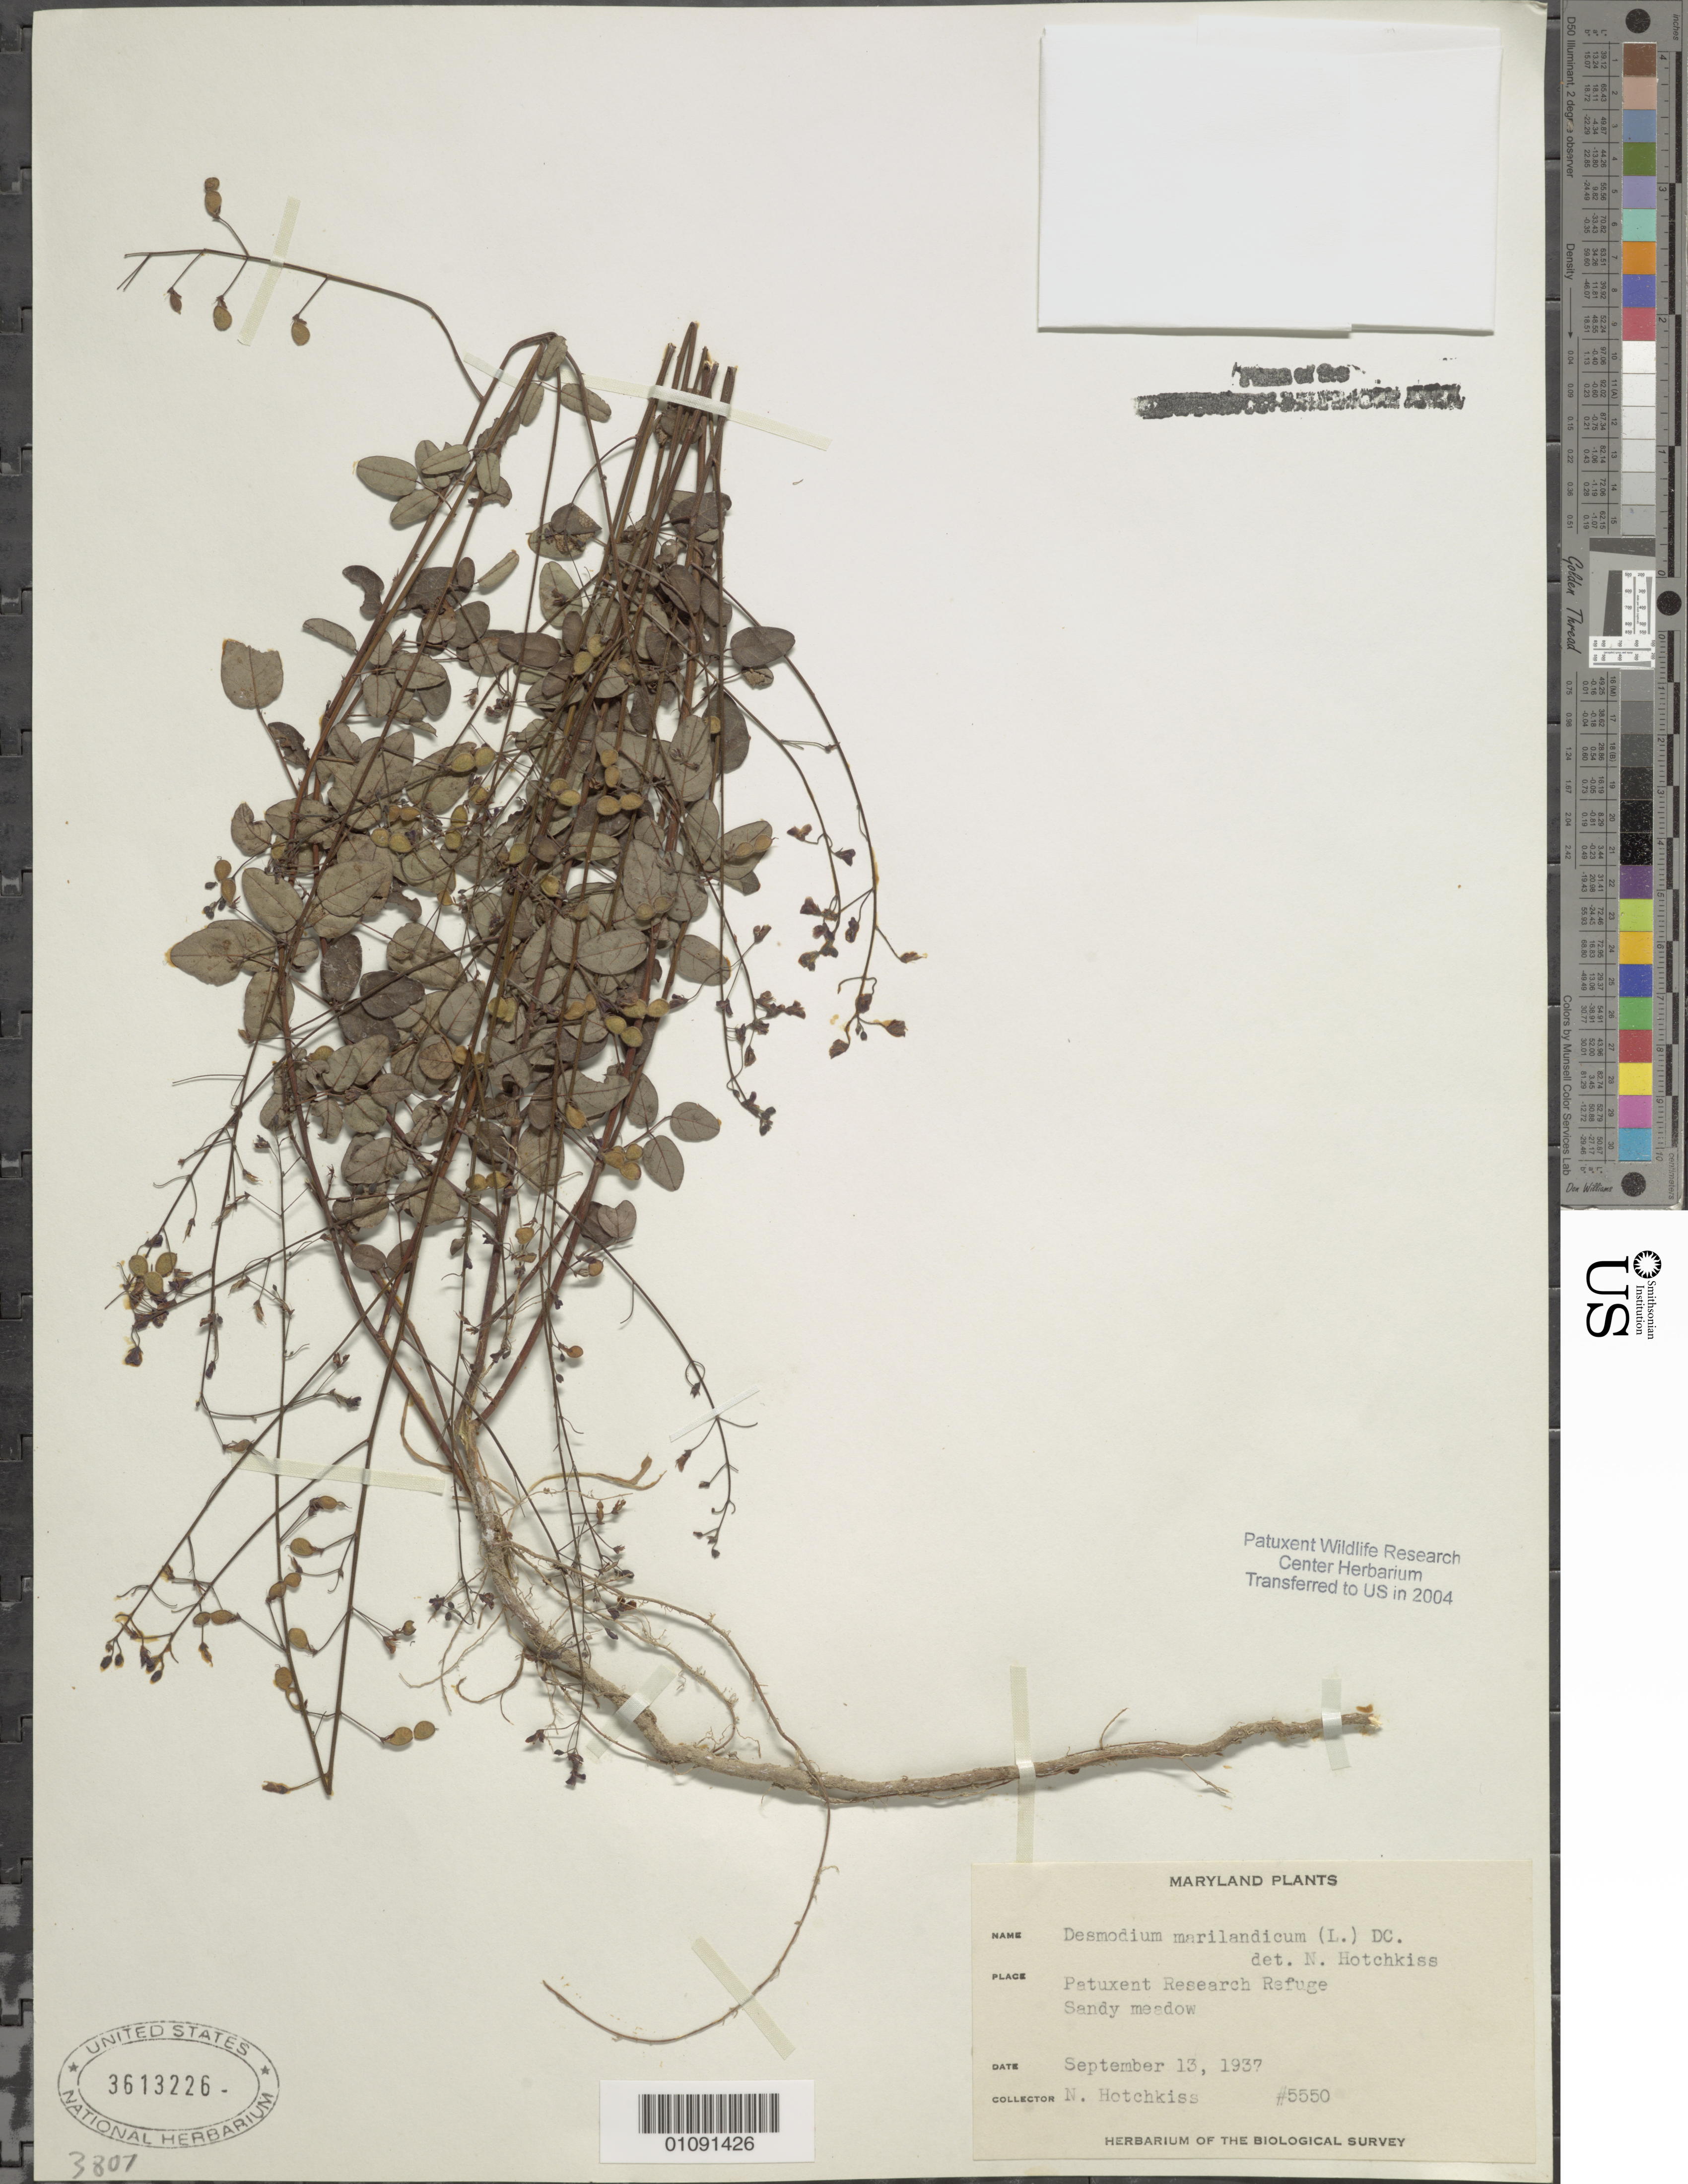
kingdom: Plantae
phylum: Tracheophyta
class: Magnoliopsida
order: Fabales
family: Fabaceae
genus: Desmodium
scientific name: Desmodium marilandicum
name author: Darl.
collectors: N. Hotchkiss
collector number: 5550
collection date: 1937-09-13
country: United States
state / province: Maryland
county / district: Prince George's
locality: Patuxent Wildlife Refuge.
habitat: Sandy meadow.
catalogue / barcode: US 3613226